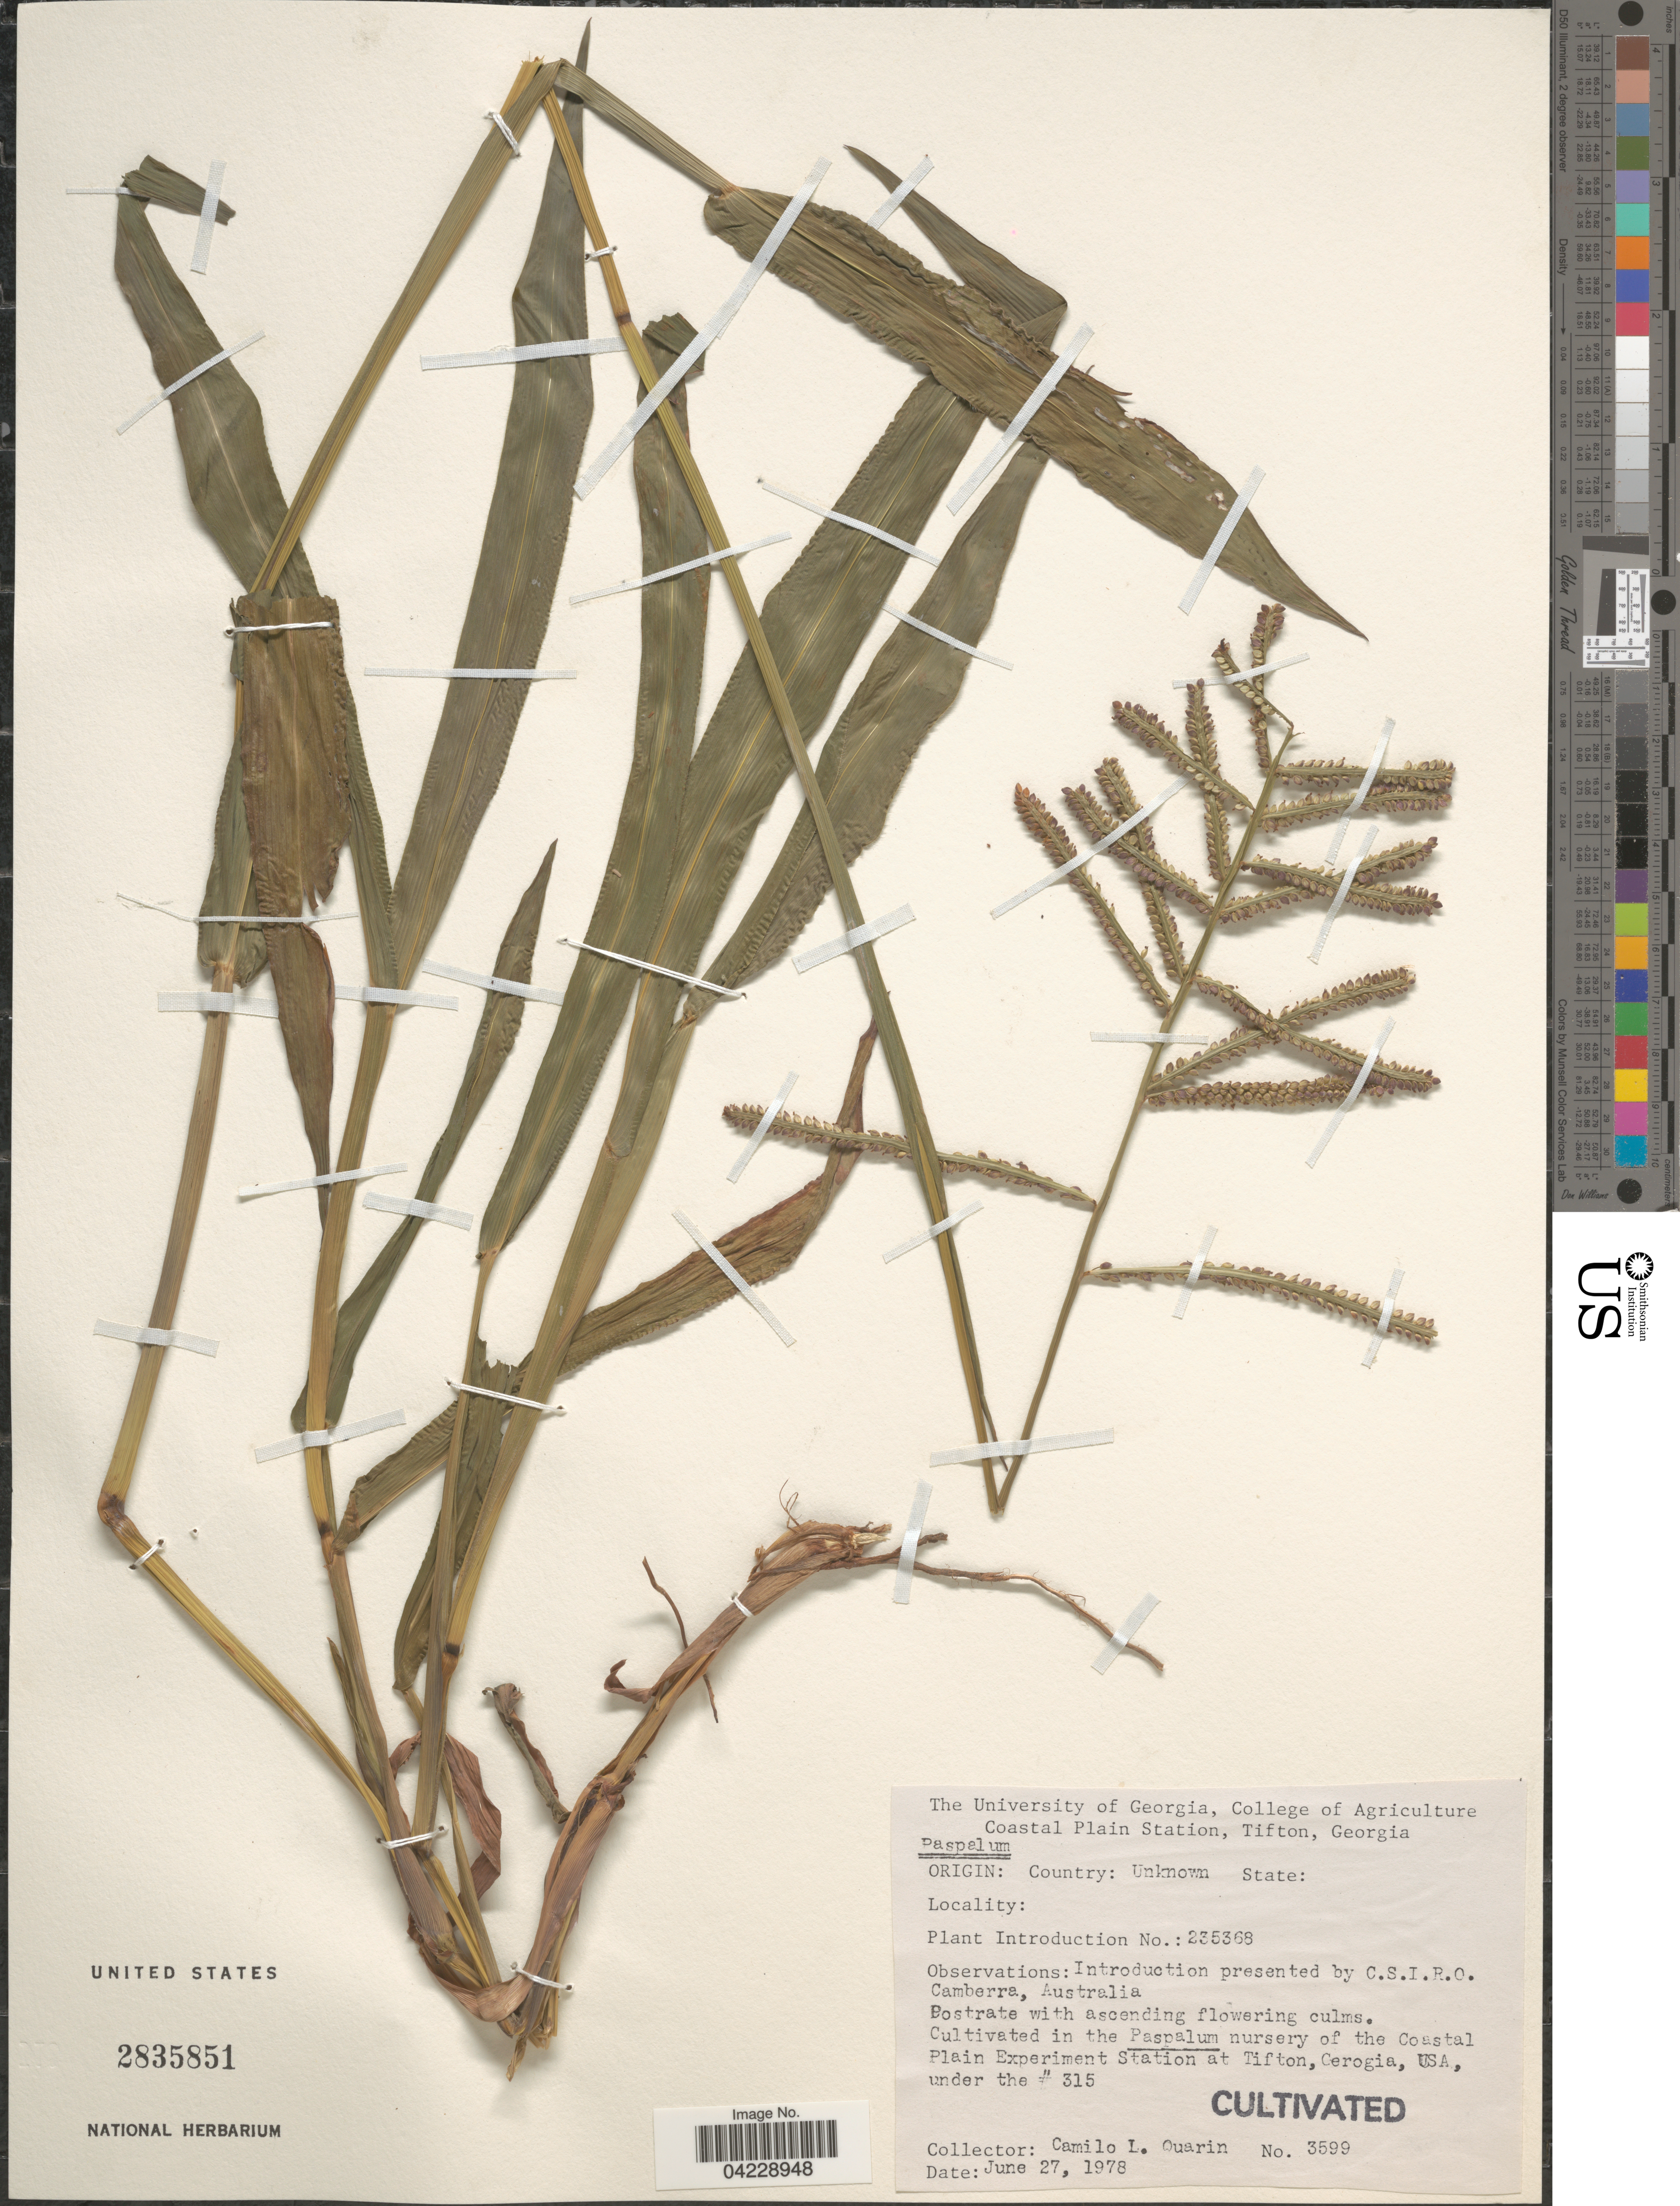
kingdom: Plantae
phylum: Tracheophyta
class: Liliopsida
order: Poales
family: Poaceae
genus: Paspalum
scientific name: Paspalum sp.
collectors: C. Quarin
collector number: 3599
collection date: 1978-06-27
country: United States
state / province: Georgia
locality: In the Paspalum nursery of the Coastal Plain Experiment Station at Tifton, under the # 315.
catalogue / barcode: US 2835851